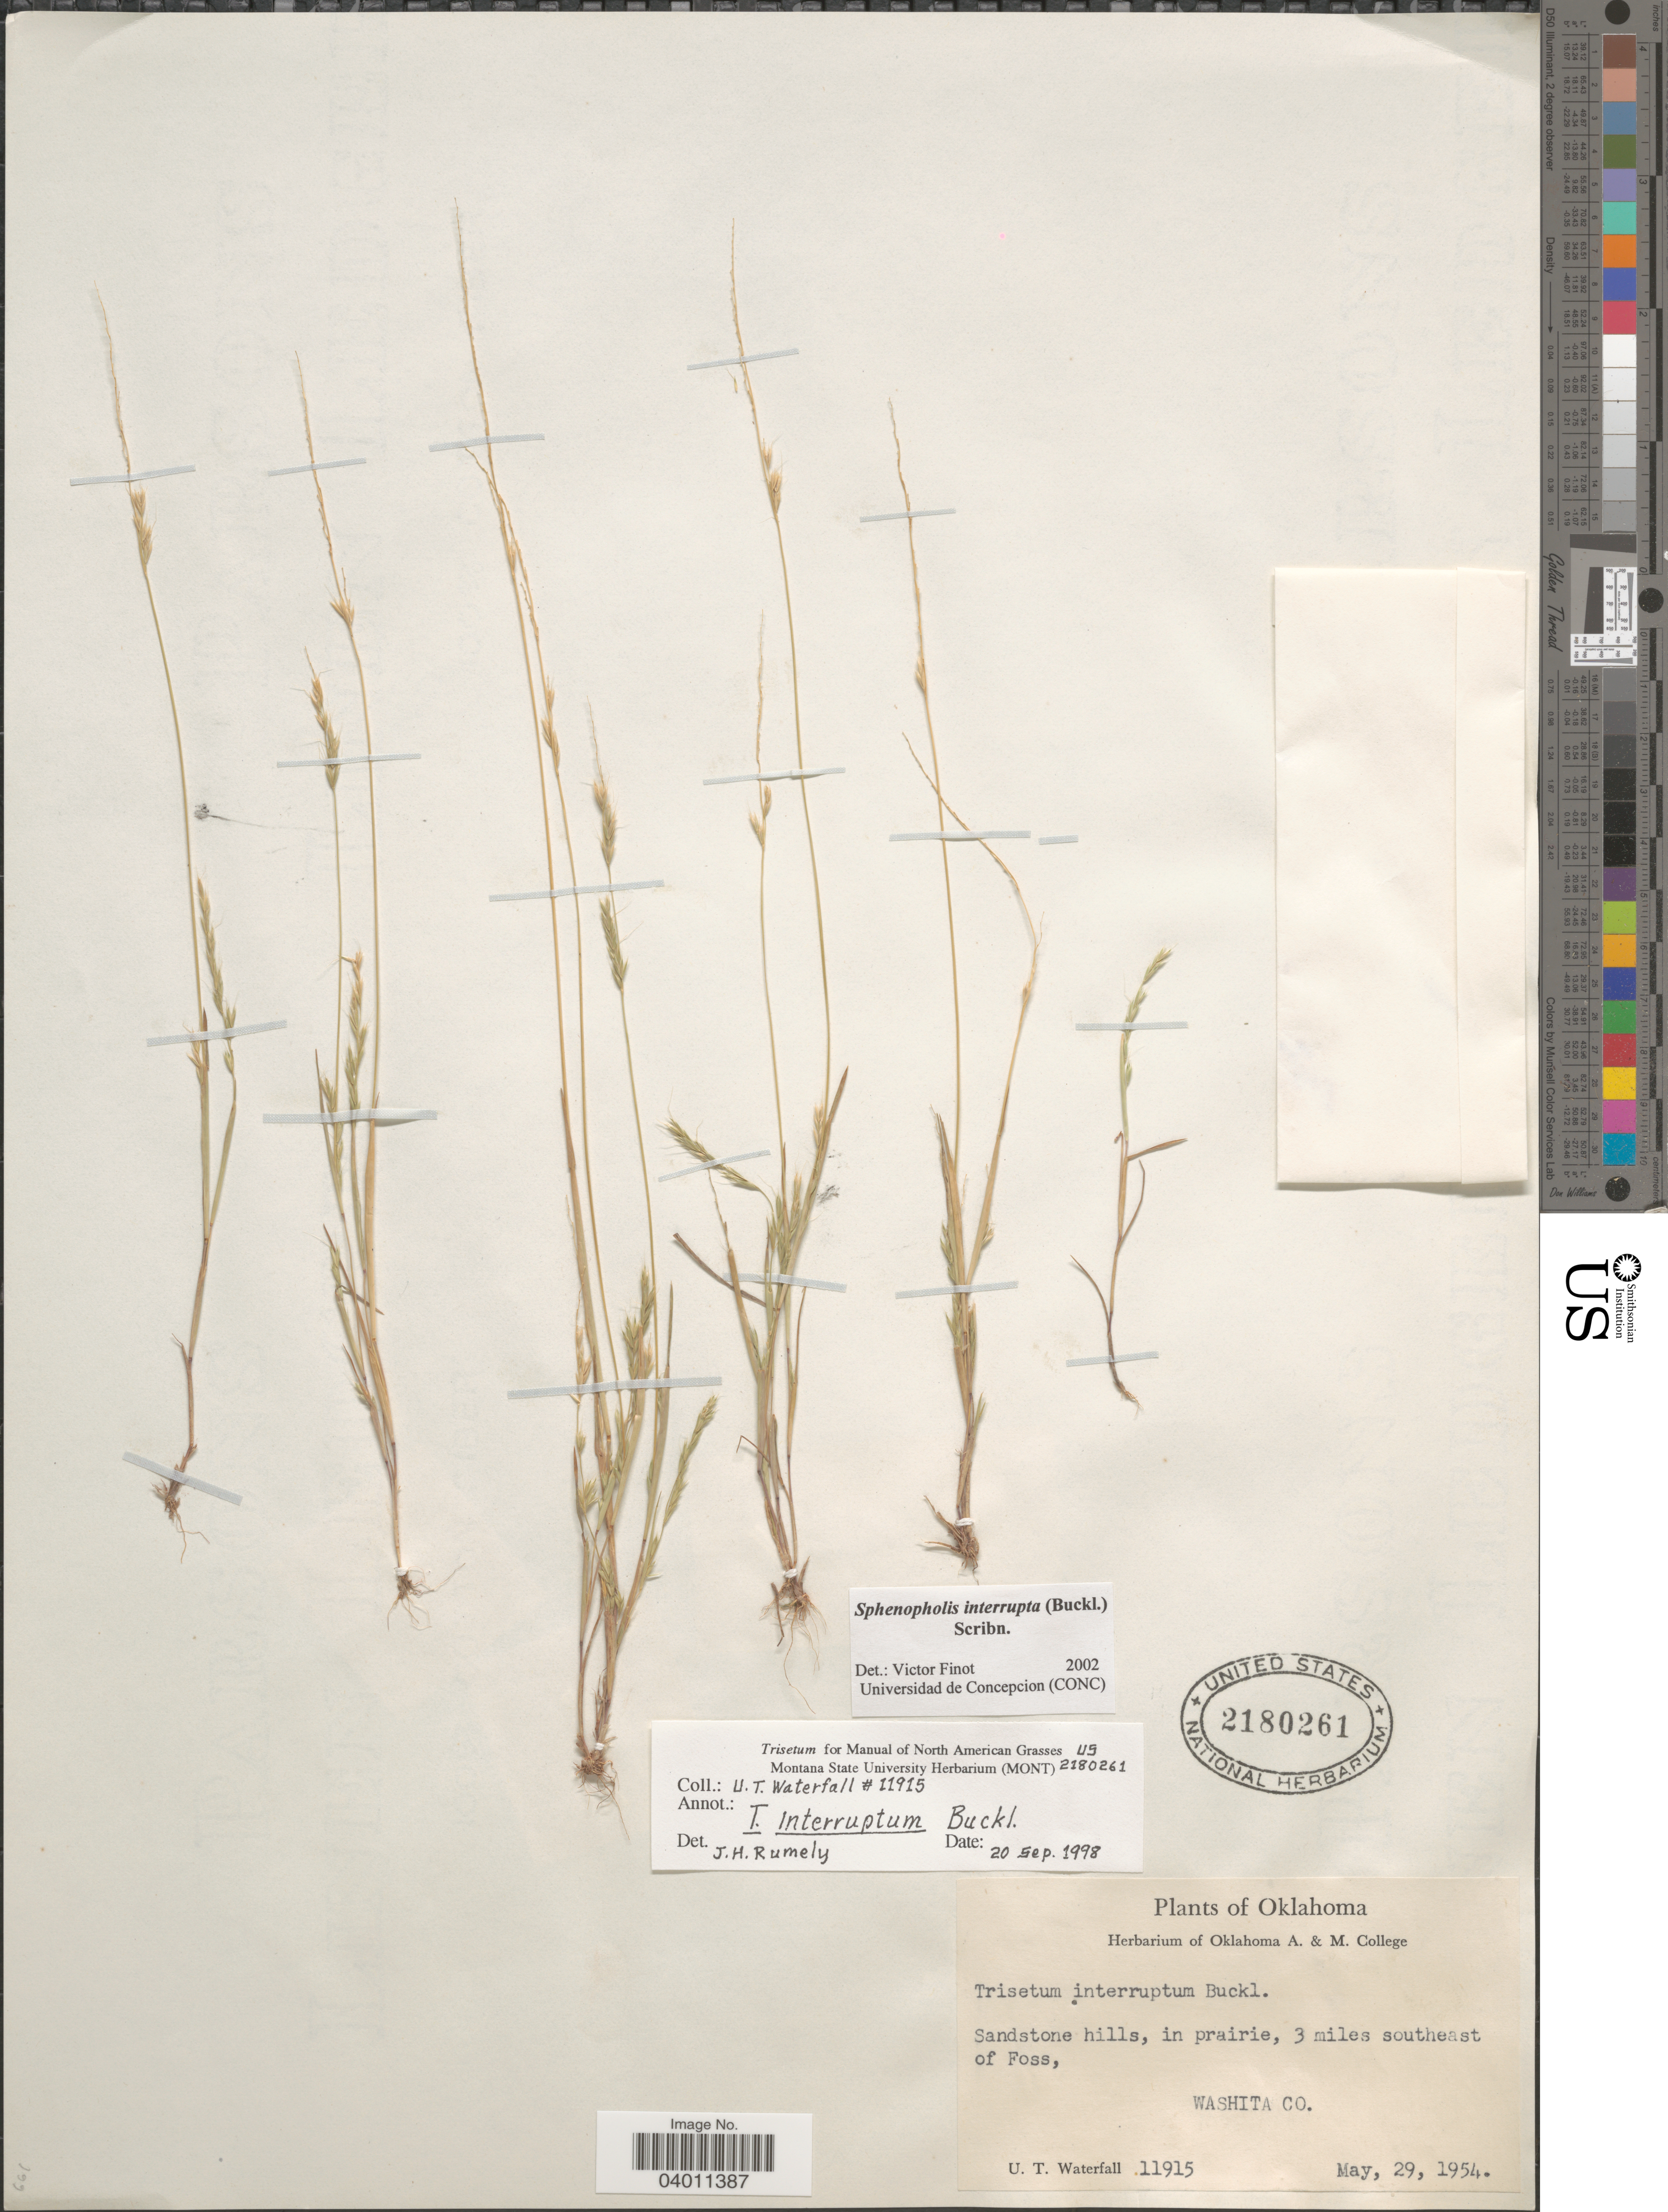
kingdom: Plantae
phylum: Tracheophyta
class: Liliopsida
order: Poales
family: Poaceae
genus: Sphenopholis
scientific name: Sphenopholis interrupta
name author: (Buckley) Scribn.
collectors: U. T. Waterfall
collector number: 11915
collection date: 1954-05-29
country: United States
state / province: Oklahoma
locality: Sandstone hills, in prairie, 3 miles southeast of Foss, Washita Co.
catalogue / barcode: US 2180261